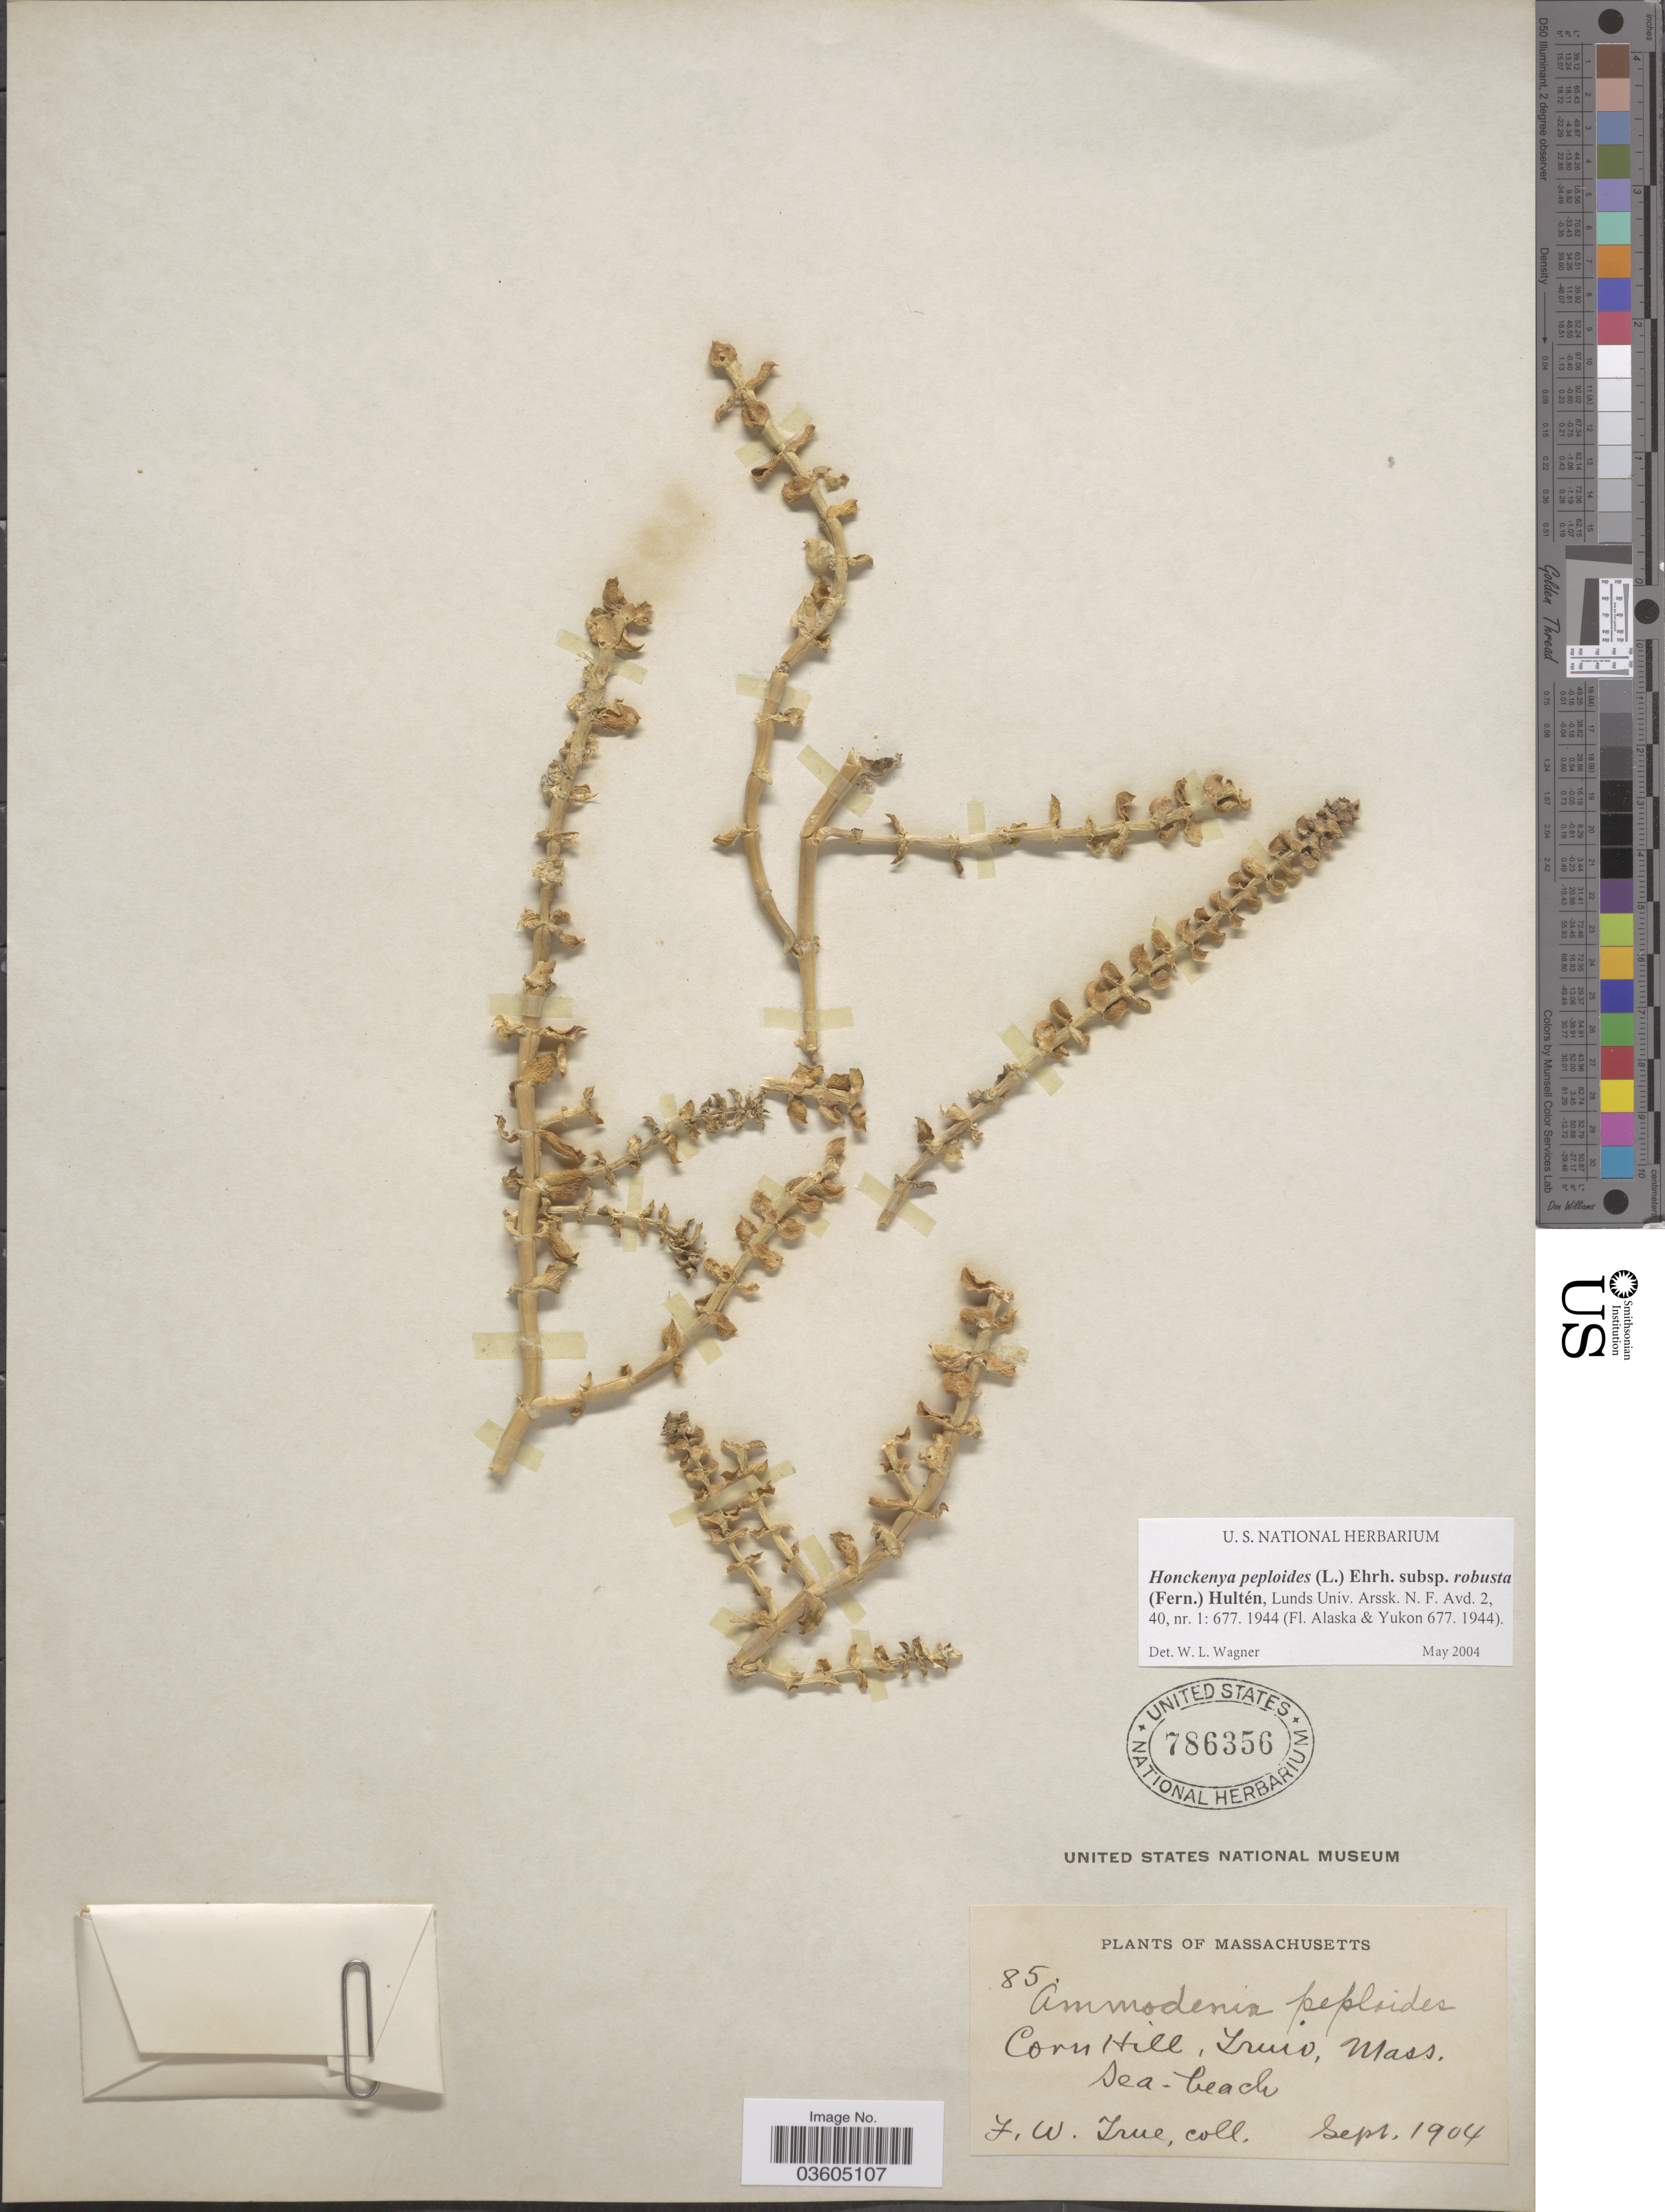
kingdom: Plantae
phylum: Tracheophyta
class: Magnoliopsida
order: Caryophyllales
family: Caryophyllaceae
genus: Honckenya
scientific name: Honckenya peploides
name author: (L.) Ehrh.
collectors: F. True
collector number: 85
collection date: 1904-09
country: United States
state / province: Massachusetts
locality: Corn Hill, Truro. Sea-beach.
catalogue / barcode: US 786356